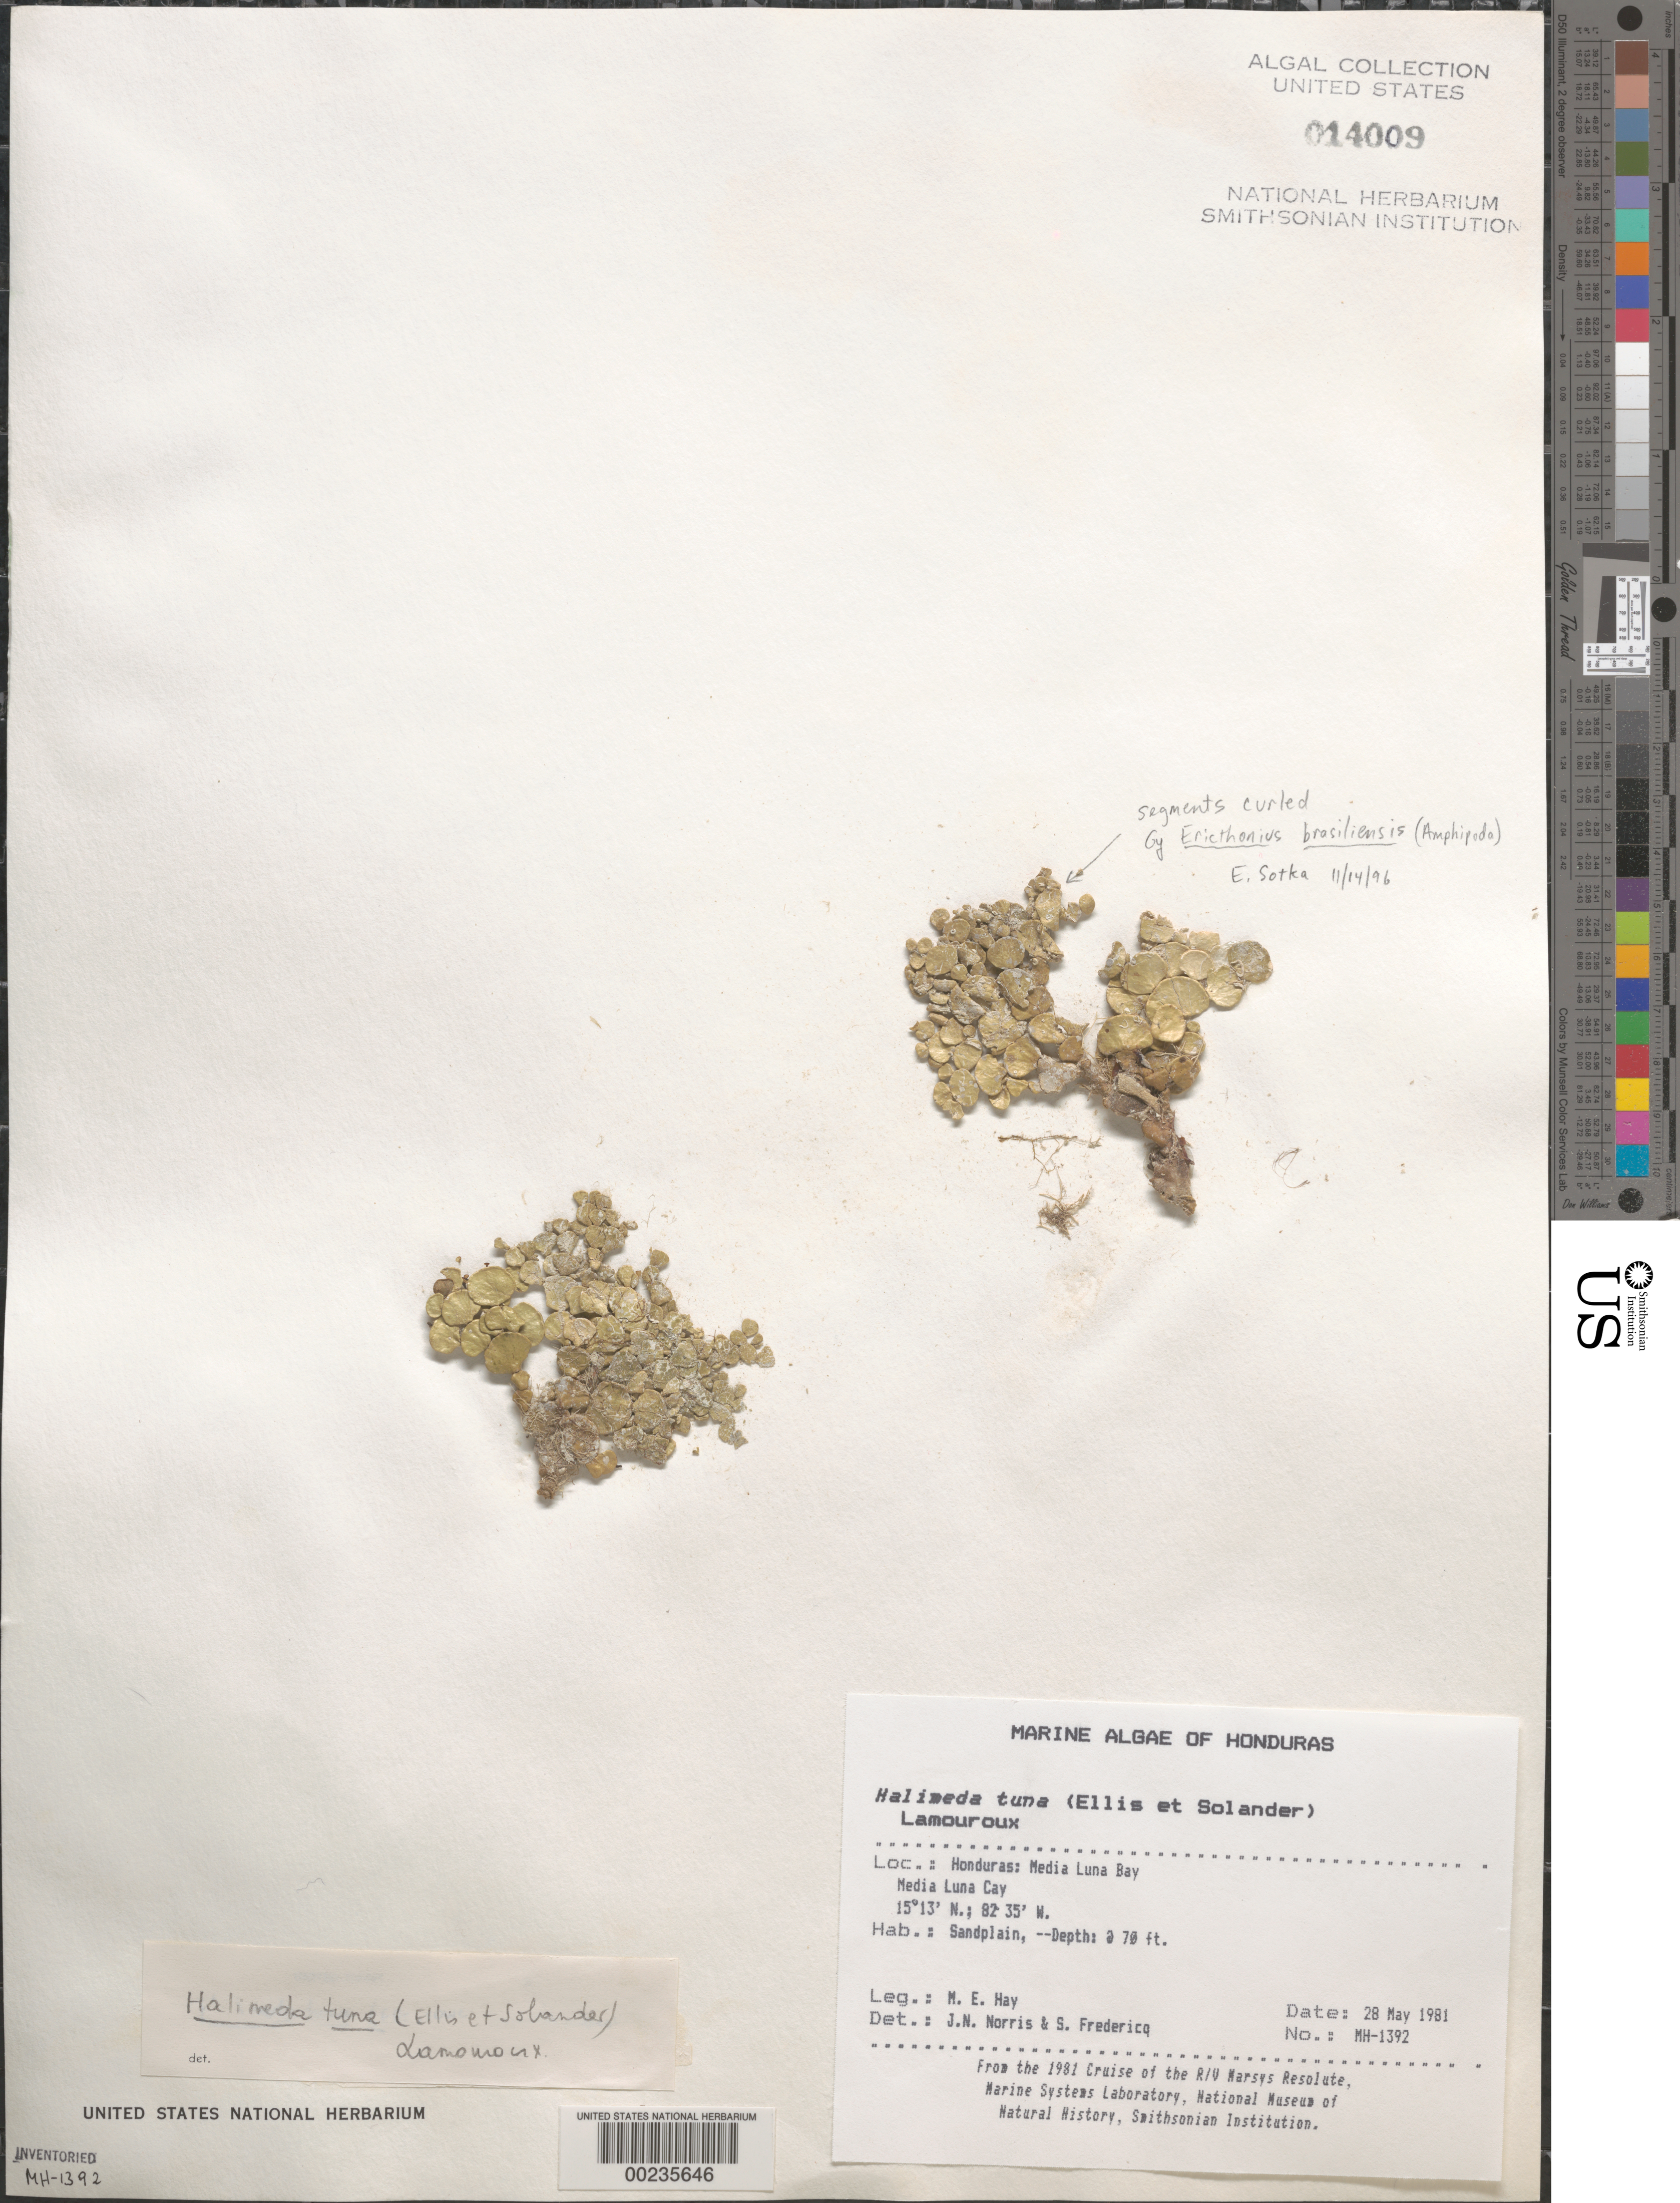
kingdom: Plantae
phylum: Chlorophyta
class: Ulvophyceae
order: Bryopsidales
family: Halimedaceae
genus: Halimeda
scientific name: Halimeda tuna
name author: (J. Ellis & Sol.) J.V.Lamouroux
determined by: Norris, J. N.; Fredericq, S.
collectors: M. E. Hay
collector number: MEH-1392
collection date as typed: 28 May 1981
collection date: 1981-05-28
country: Honduras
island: Media Luna Cay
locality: Media Luna Bay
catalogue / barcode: US 14009